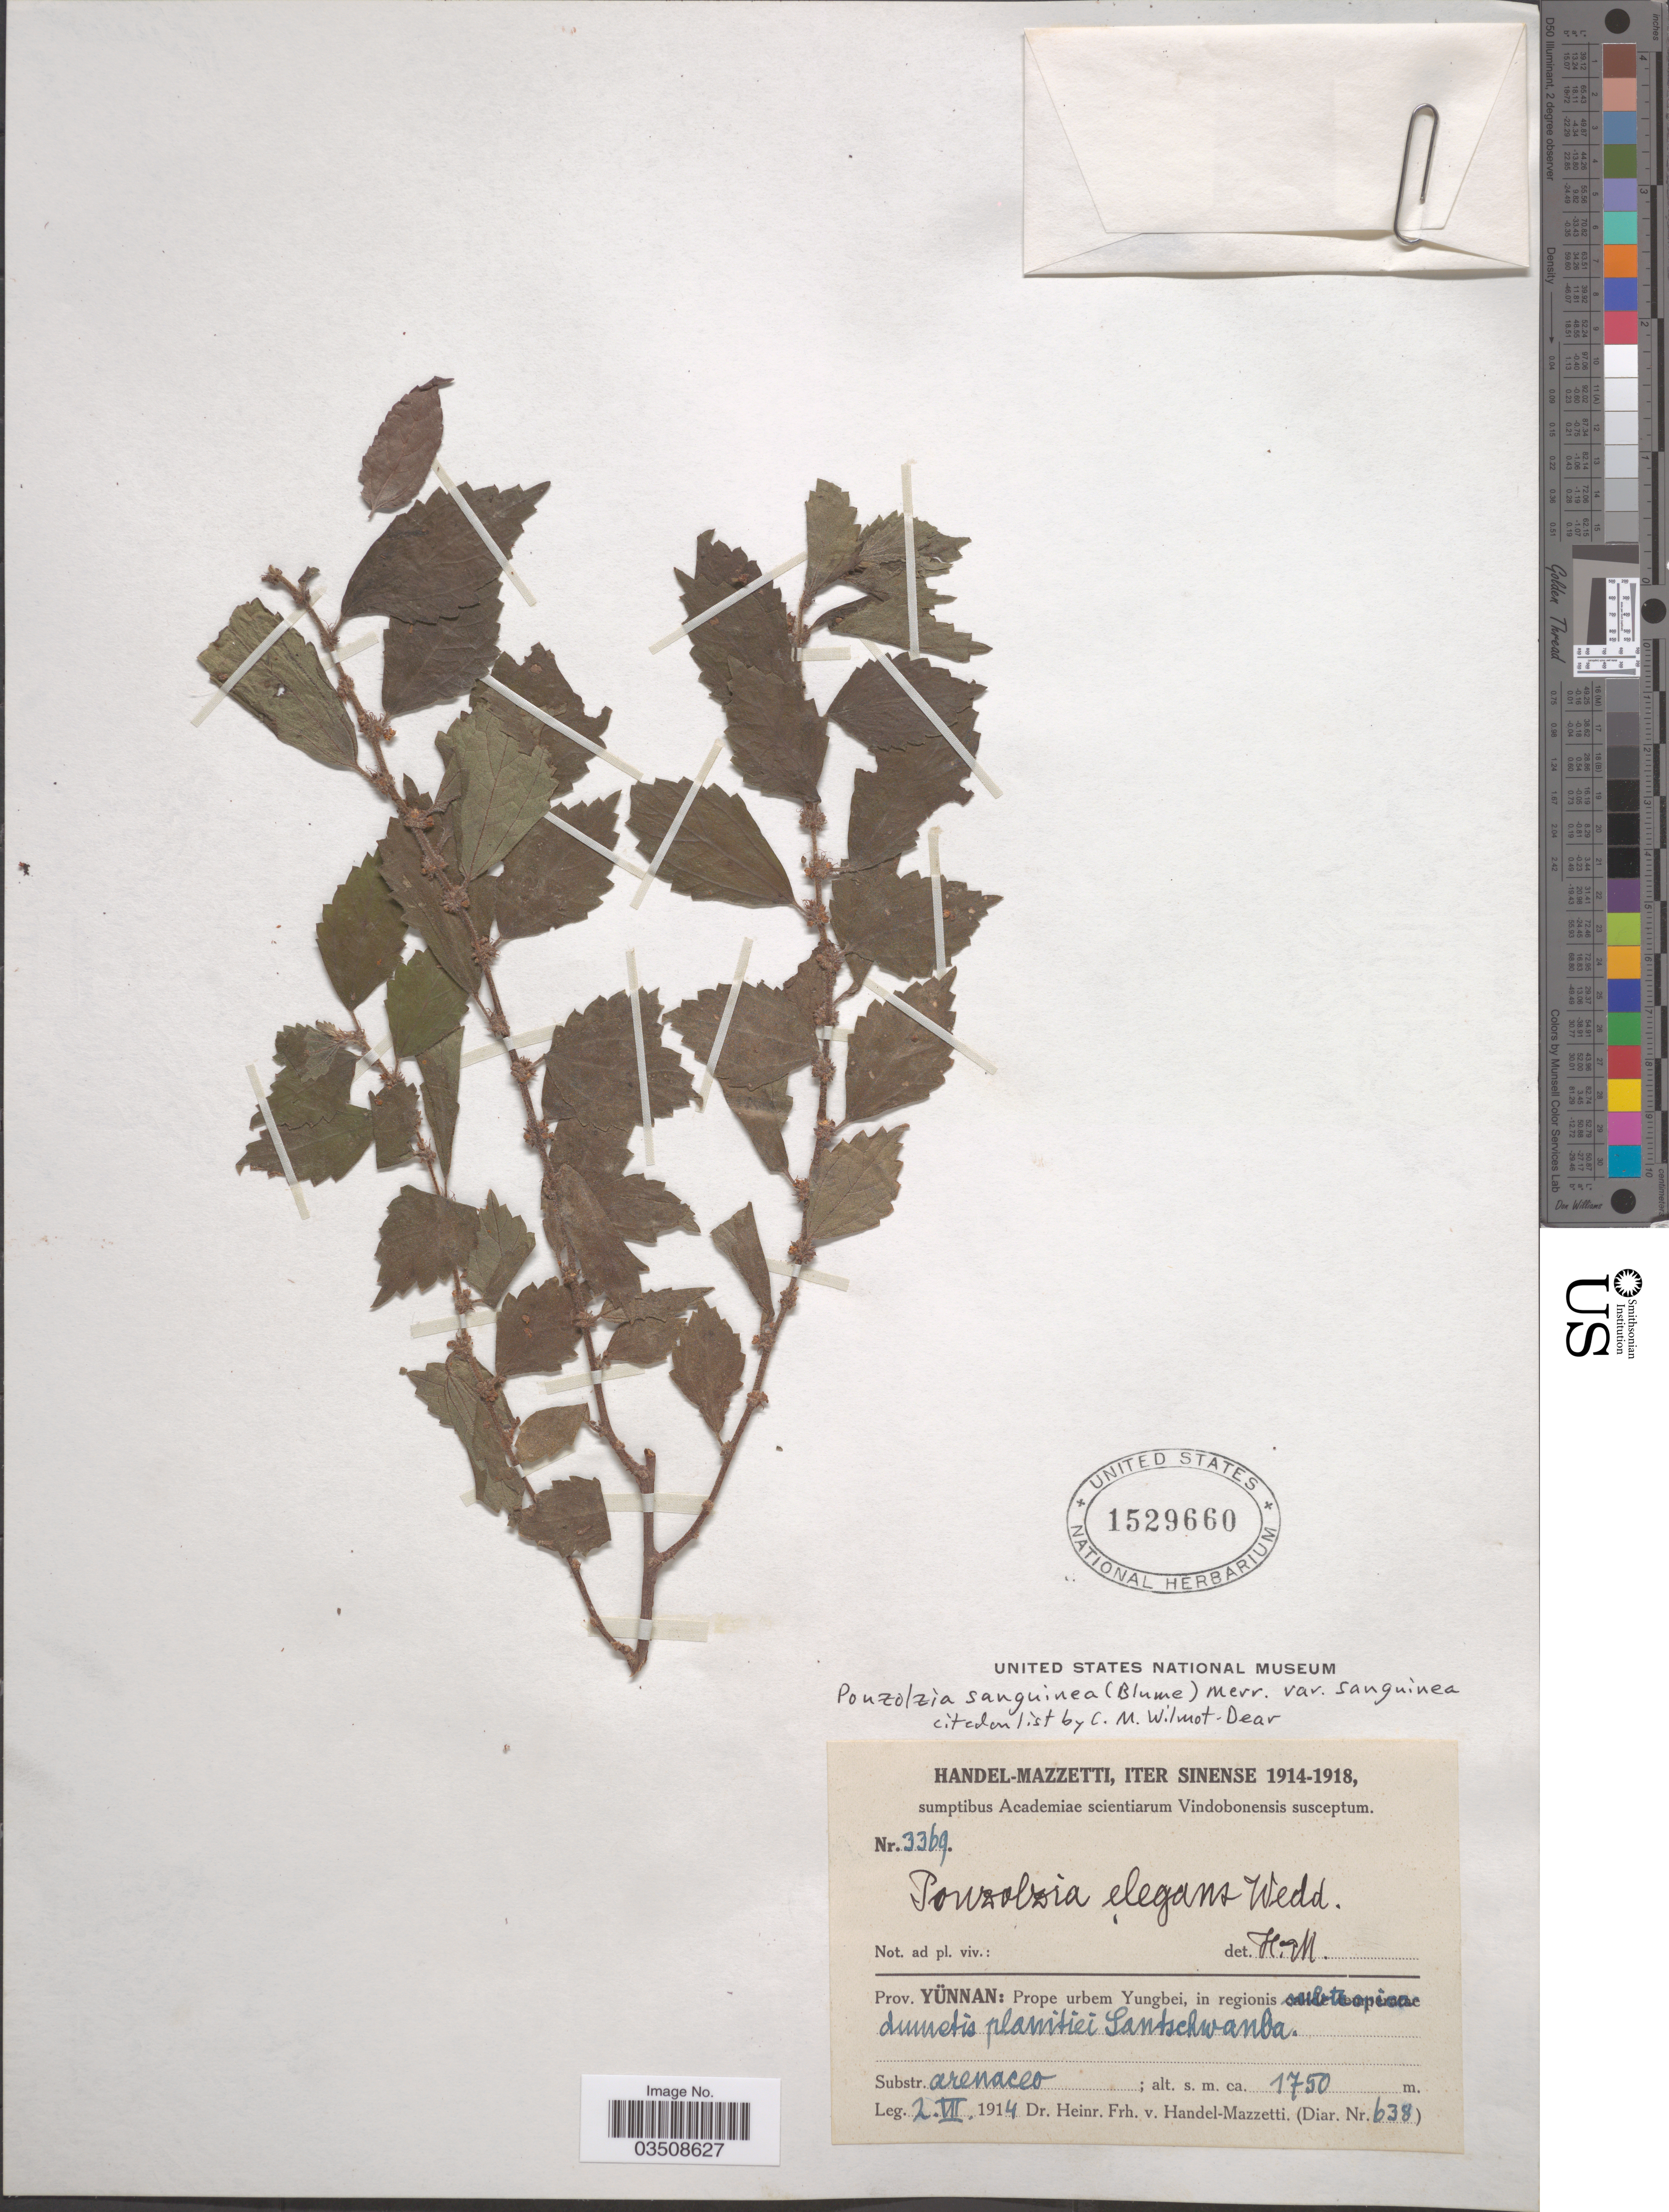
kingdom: Plantae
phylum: Tracheophyta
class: Magnoliopsida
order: Rosales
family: Urticaceae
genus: Pouzolzia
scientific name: Pouzolzia sanguinea var. sanguinea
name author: (Blume) Merr.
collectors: H. Handel-Mazzetti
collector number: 3369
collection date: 1914-07-02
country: China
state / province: Yunnan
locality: Iter Sinense. Prope urbem Yungbei, in regionis dumetis planitiei Santschwanba.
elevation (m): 1750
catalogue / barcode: US 1529660